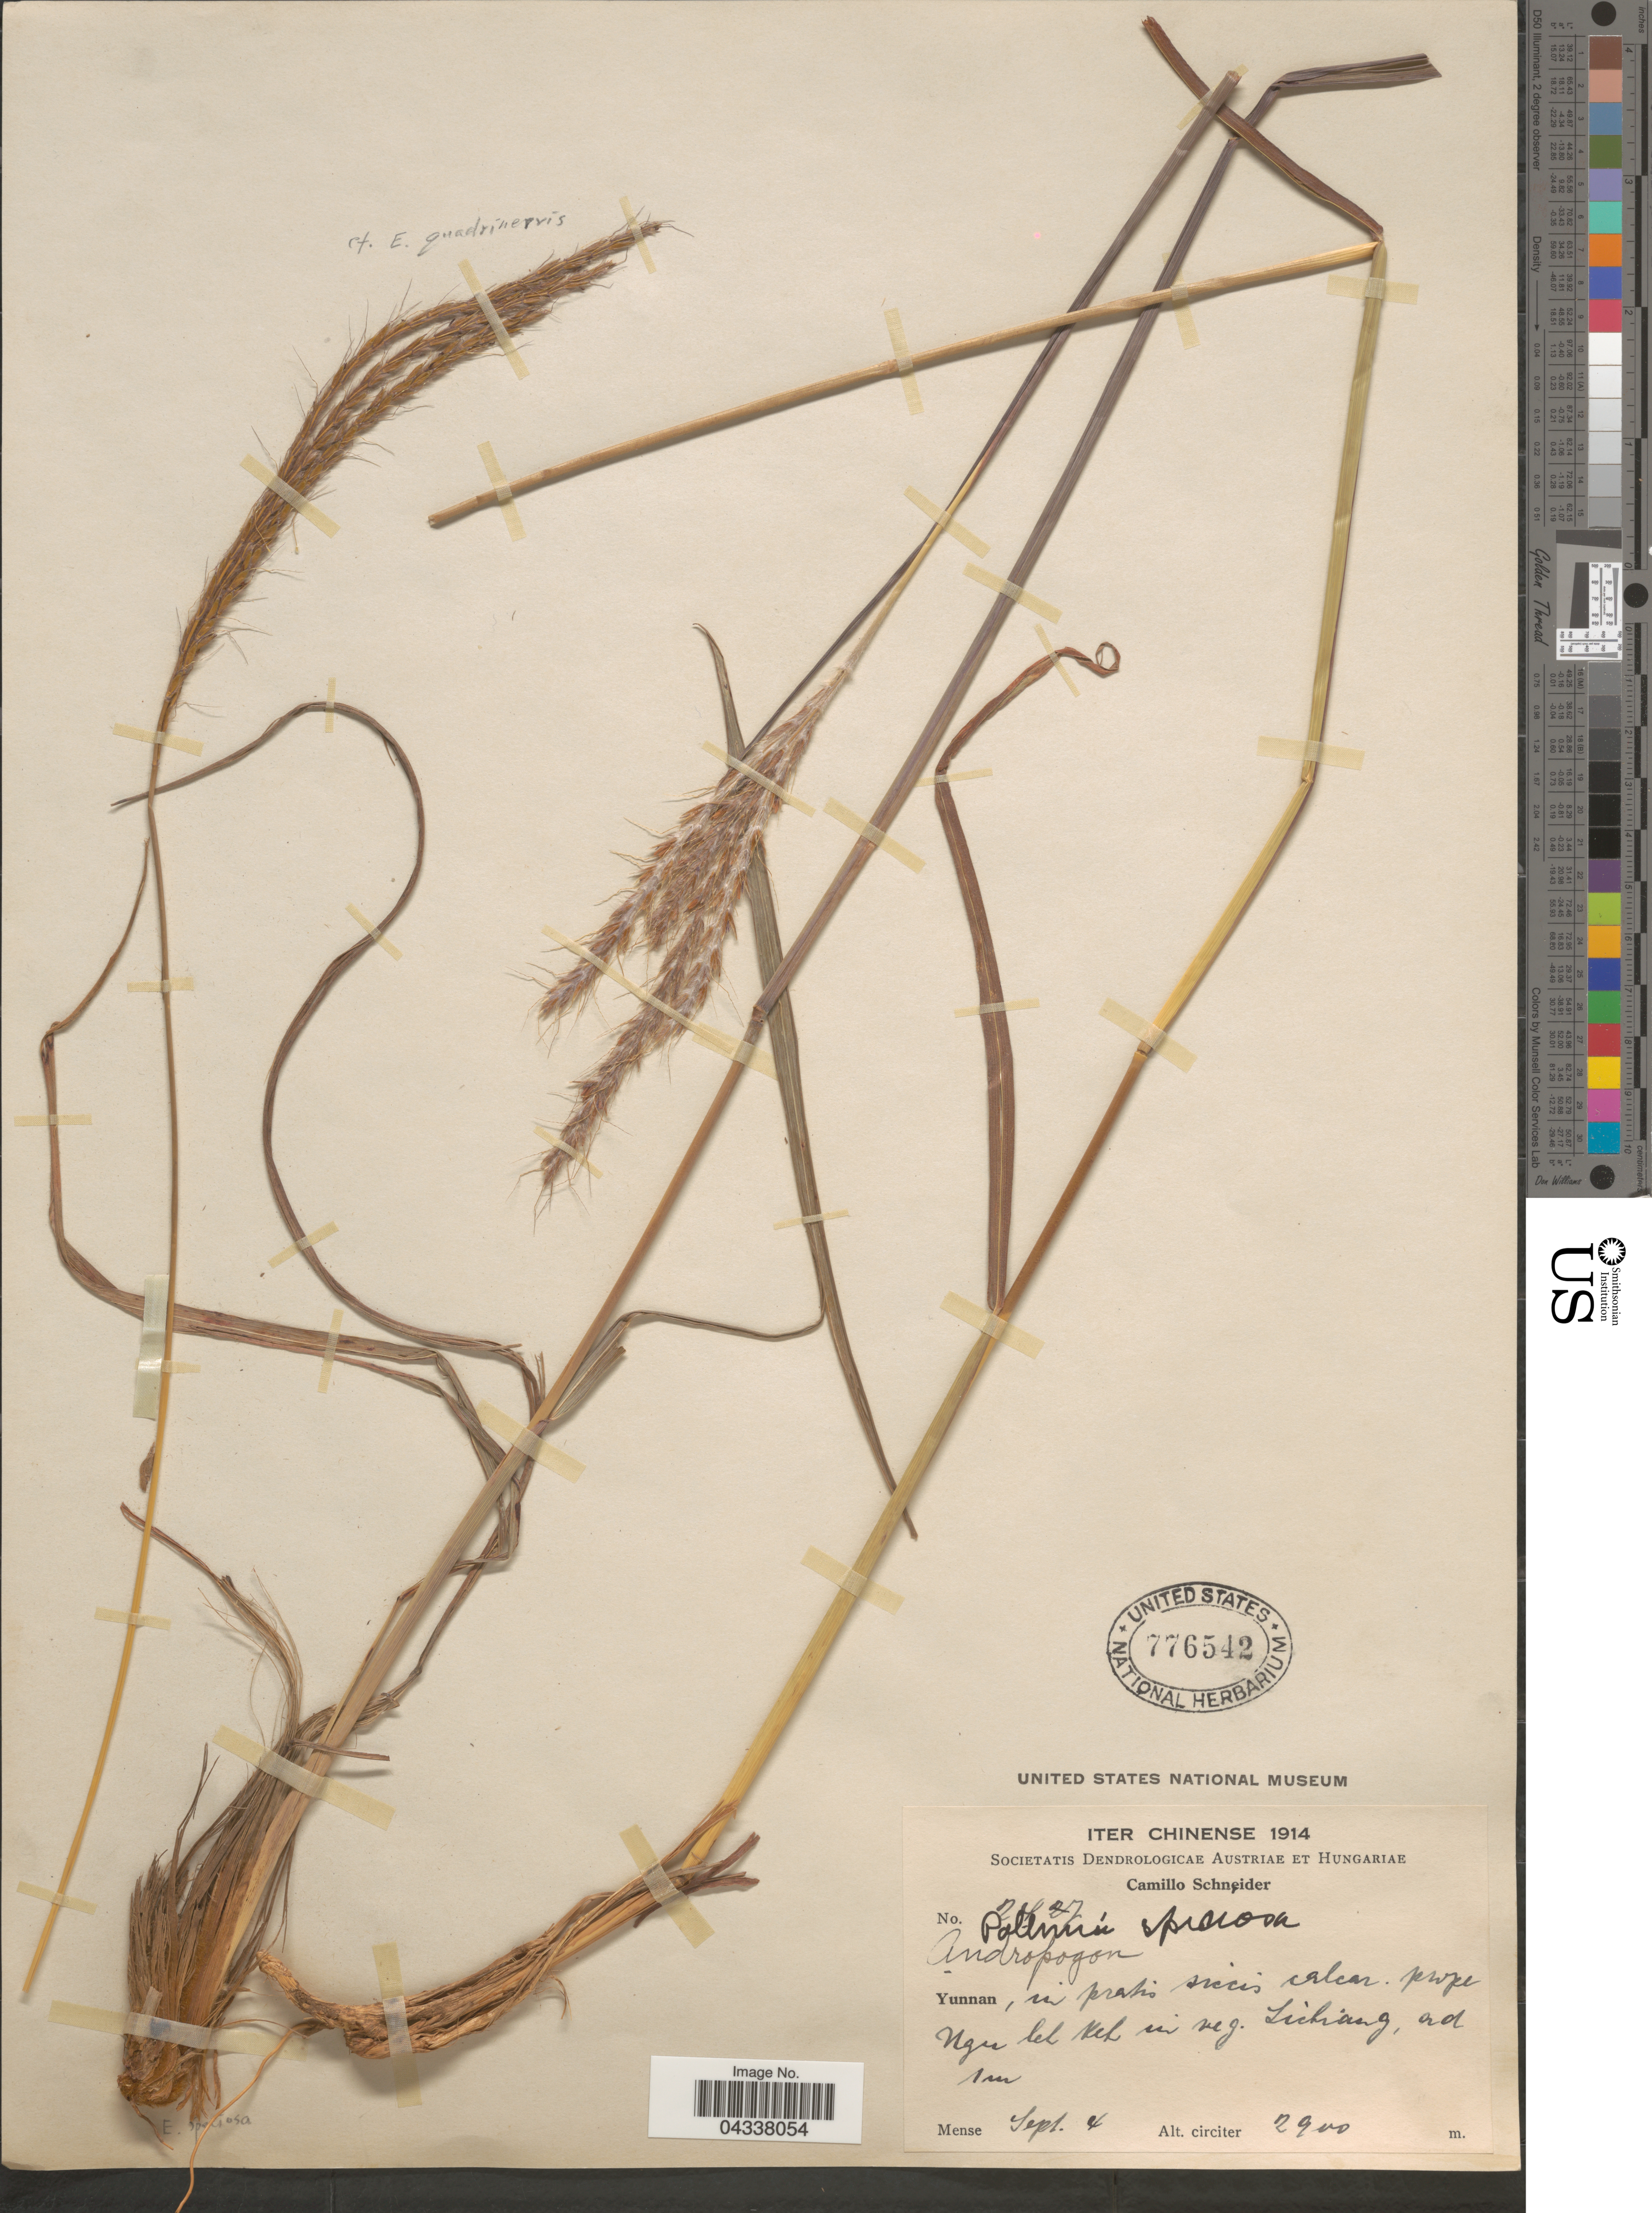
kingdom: Plantae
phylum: Tracheophyta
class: Liliopsida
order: Poales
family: Poaceae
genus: Pseudopogonatherum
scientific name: Pseudopogonatherum speciosum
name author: (Debeaux) Ohwi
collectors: C. K. Schneider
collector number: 2827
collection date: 1914-09-04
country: China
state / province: Yunnan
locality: Iter Chinense 1914. In pratis siccis calcac. prope Ngu leh Keh in reg. Lichiang.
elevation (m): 2900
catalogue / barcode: US 776542